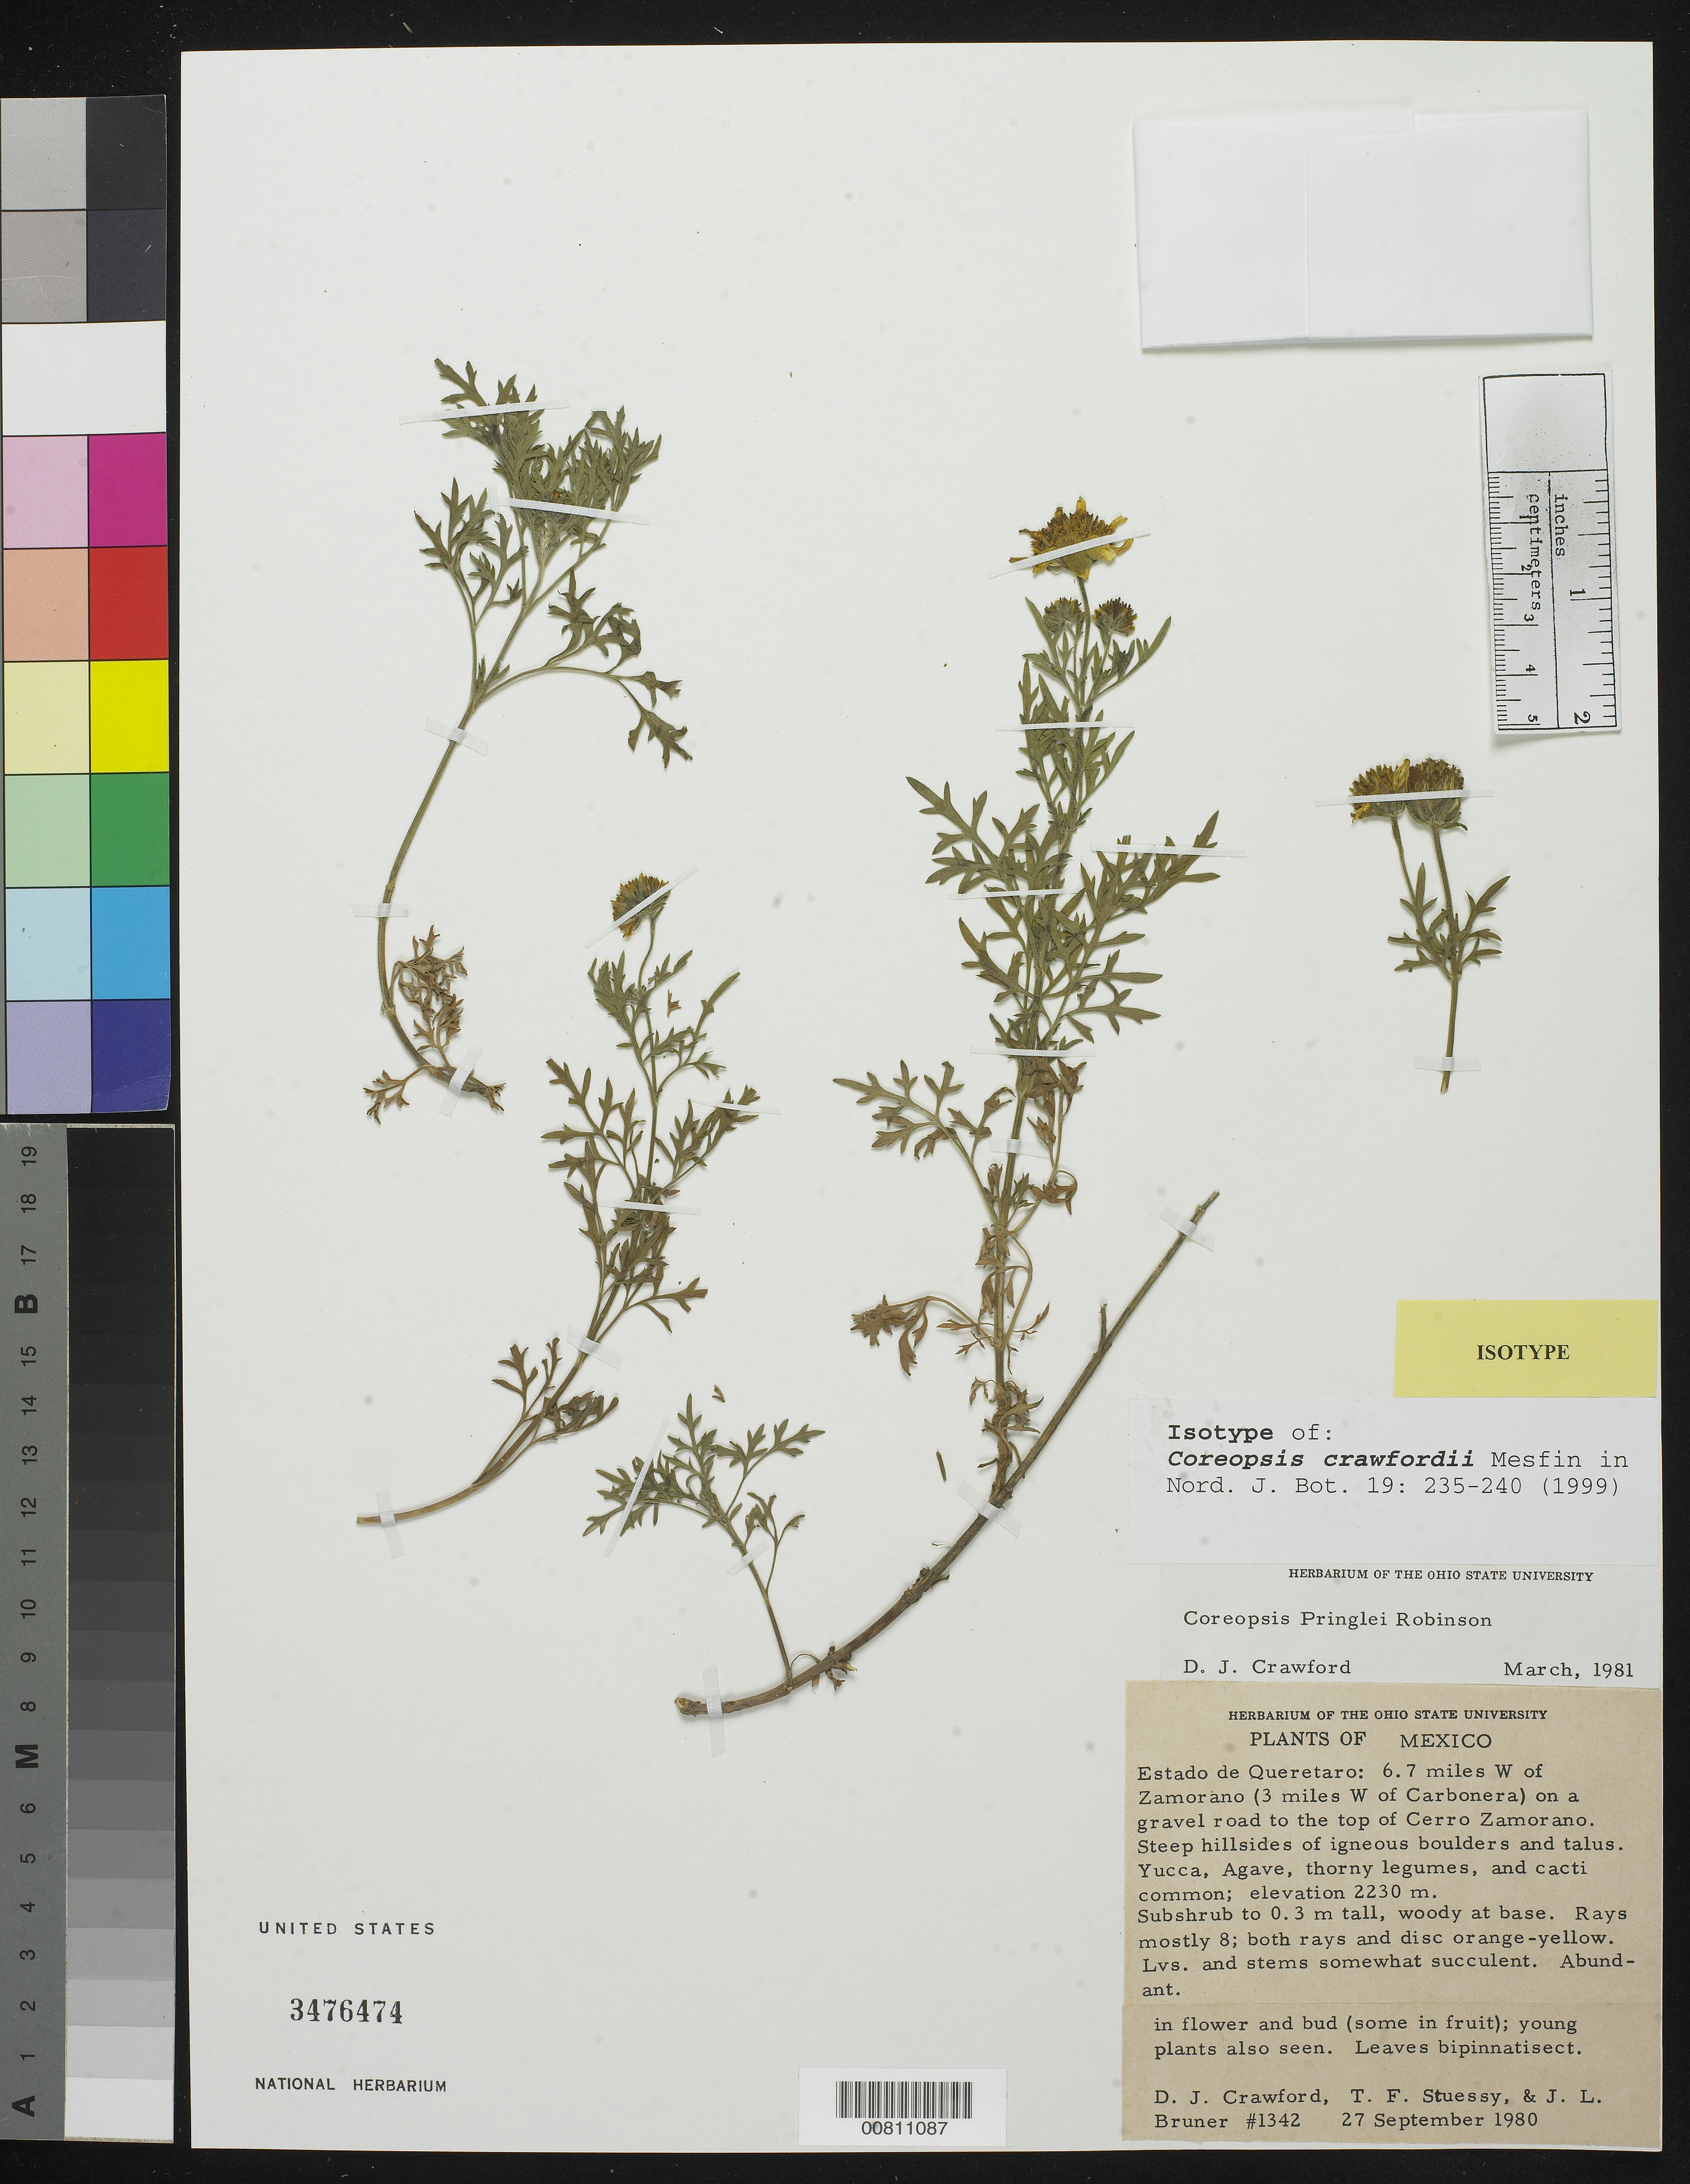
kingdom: Plantae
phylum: Tracheophyta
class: Magnoliopsida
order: Asterales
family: Asteraceae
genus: Coreopsis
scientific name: Coreopsis crawfordii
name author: Mesfin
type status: Isotype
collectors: D. Crawford, T. Stuessy & J. Bruner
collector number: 1342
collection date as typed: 27 Sep 1980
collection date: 1980-09-27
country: Mexico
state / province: Querétaro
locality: Estado de Queretaro: 6.7 miles W of Zamorano (3 miles W of Carbonera) on a gravel road to the top of Cerro Zamorano.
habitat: Steep hillsides of igneous boulders and talus.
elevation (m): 2230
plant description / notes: Holotype at OS.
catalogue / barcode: US 3476474